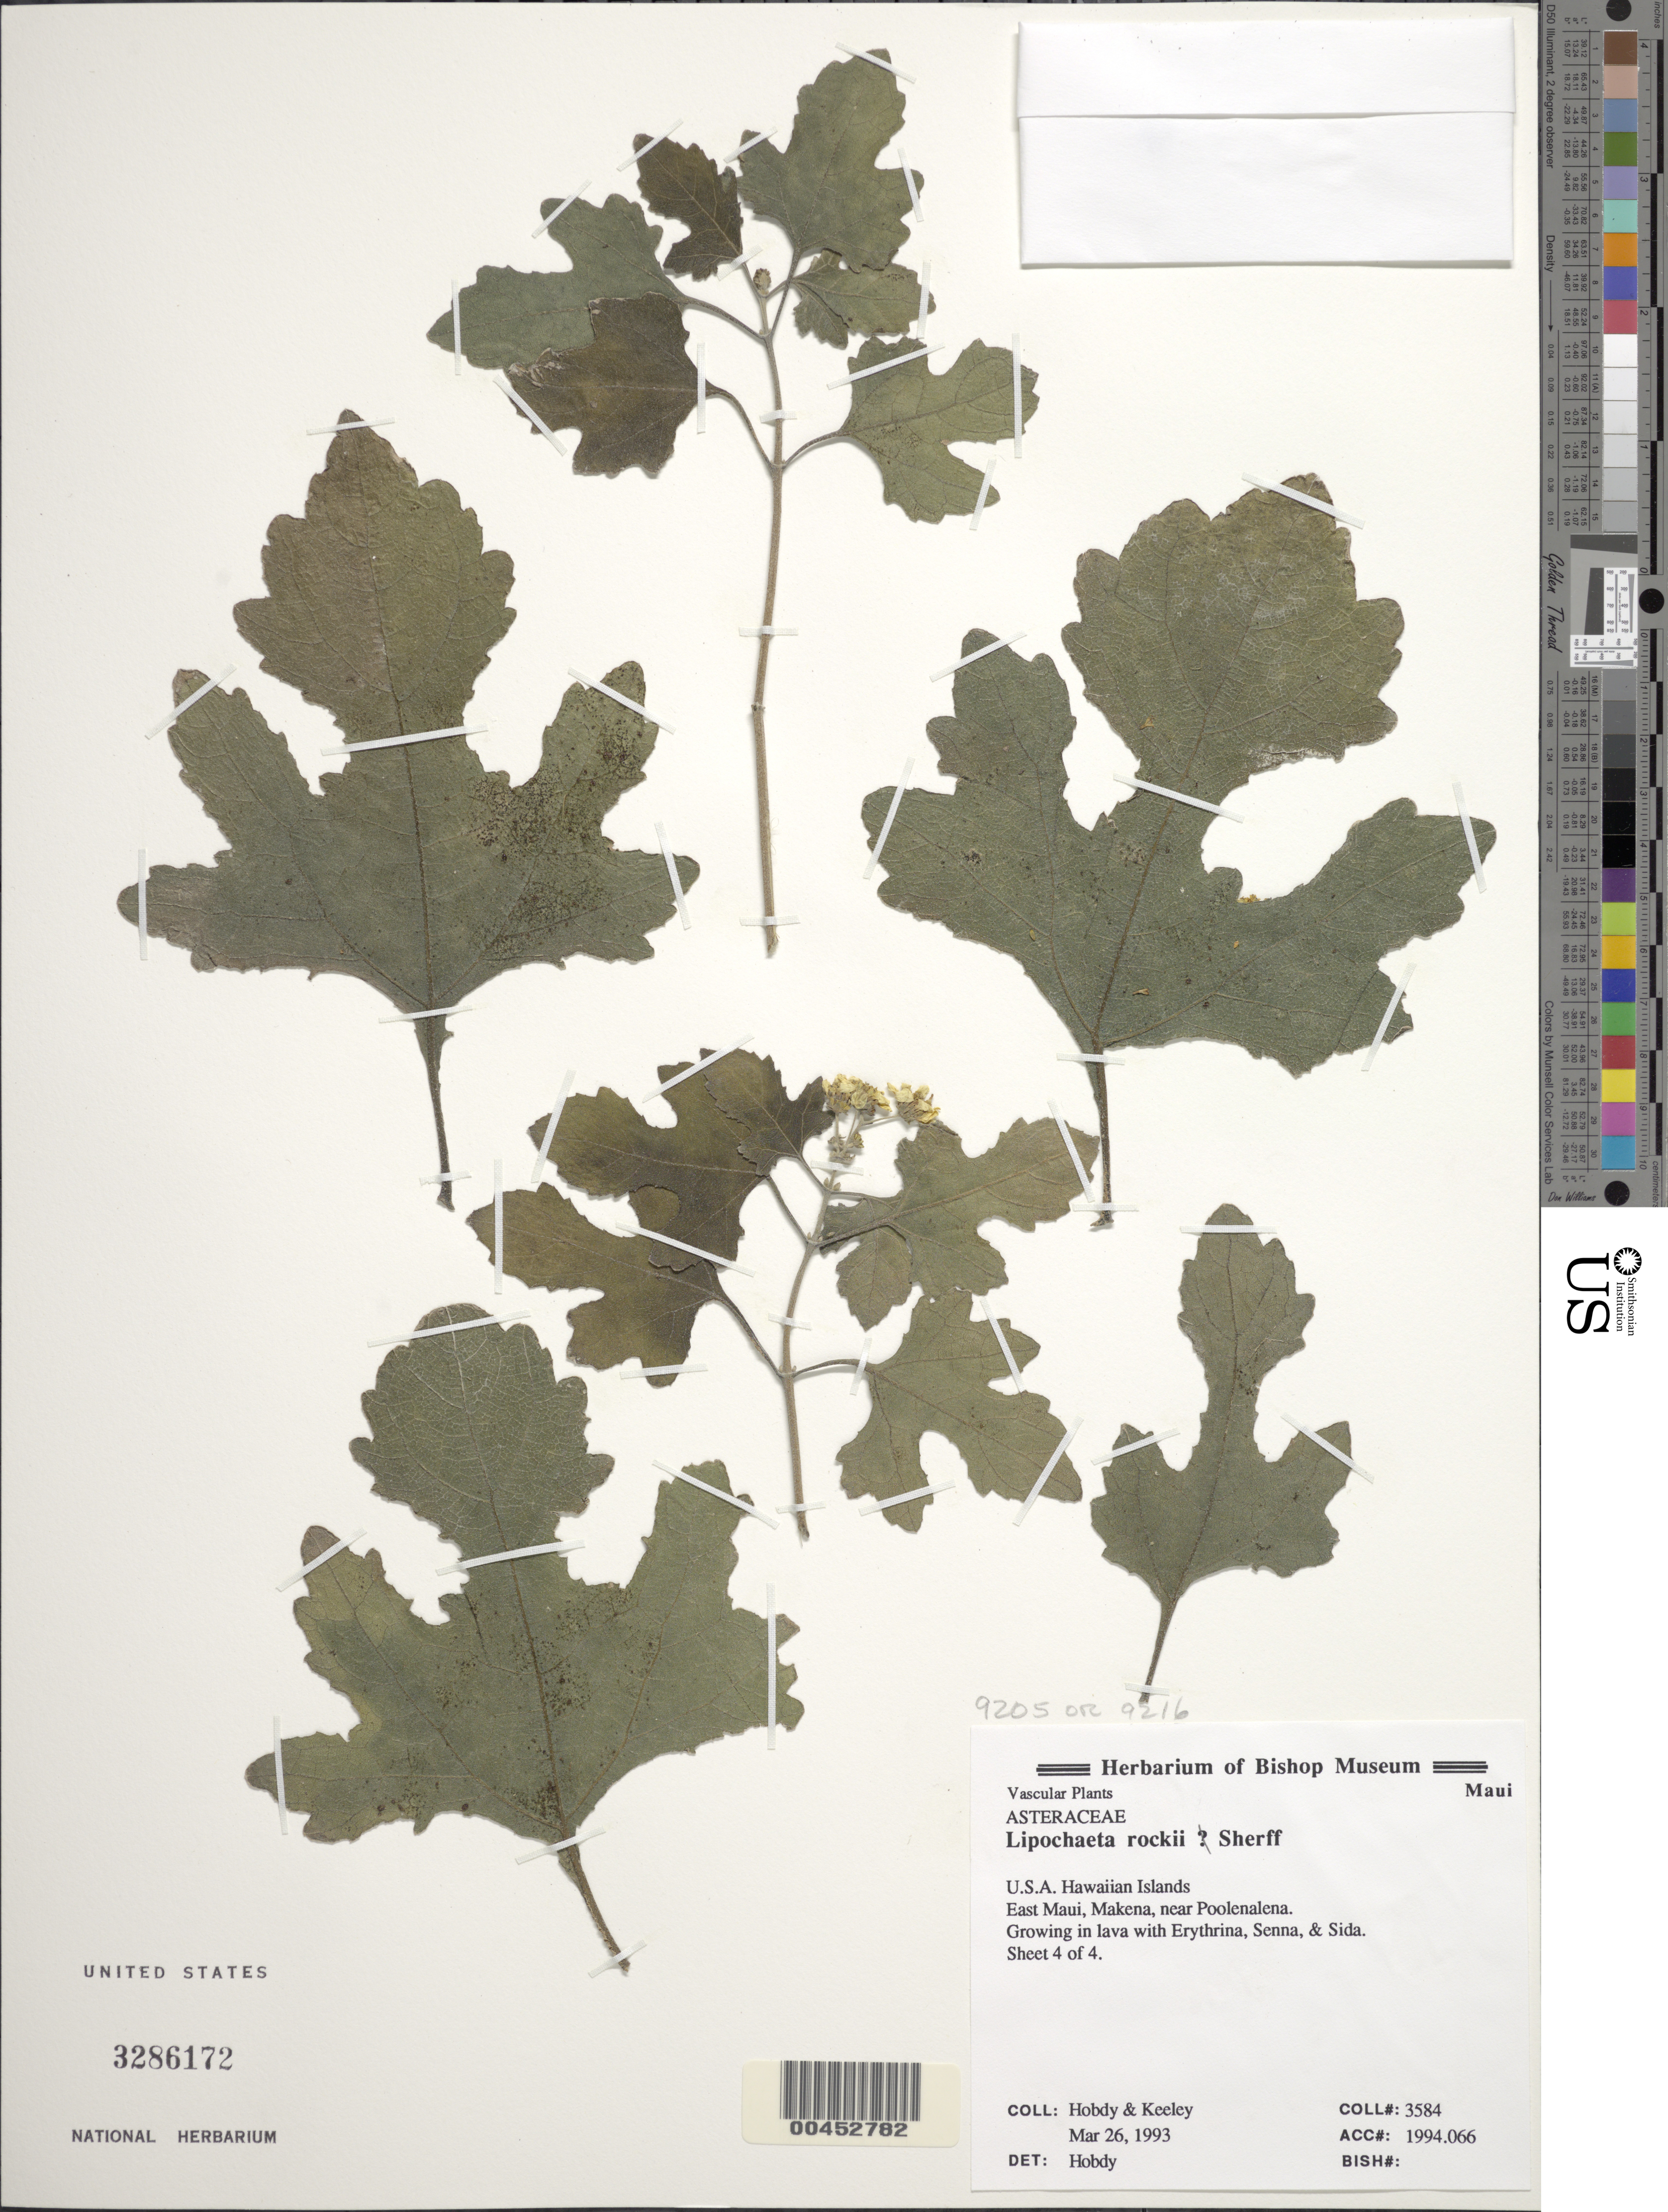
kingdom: Plantae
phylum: Tracheophyta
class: Magnoliopsida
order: Asterales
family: Asteraceae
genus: Lipochaeta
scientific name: Lipochaeta rockii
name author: Sherff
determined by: Hobdy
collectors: R. Hobdy & -. Keeley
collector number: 3584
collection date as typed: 26 Mar 1993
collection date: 1993-03-26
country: United States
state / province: Hawaii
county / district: Maui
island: Maui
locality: E Maui, Makena, near Poolenalena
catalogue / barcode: US 3286172